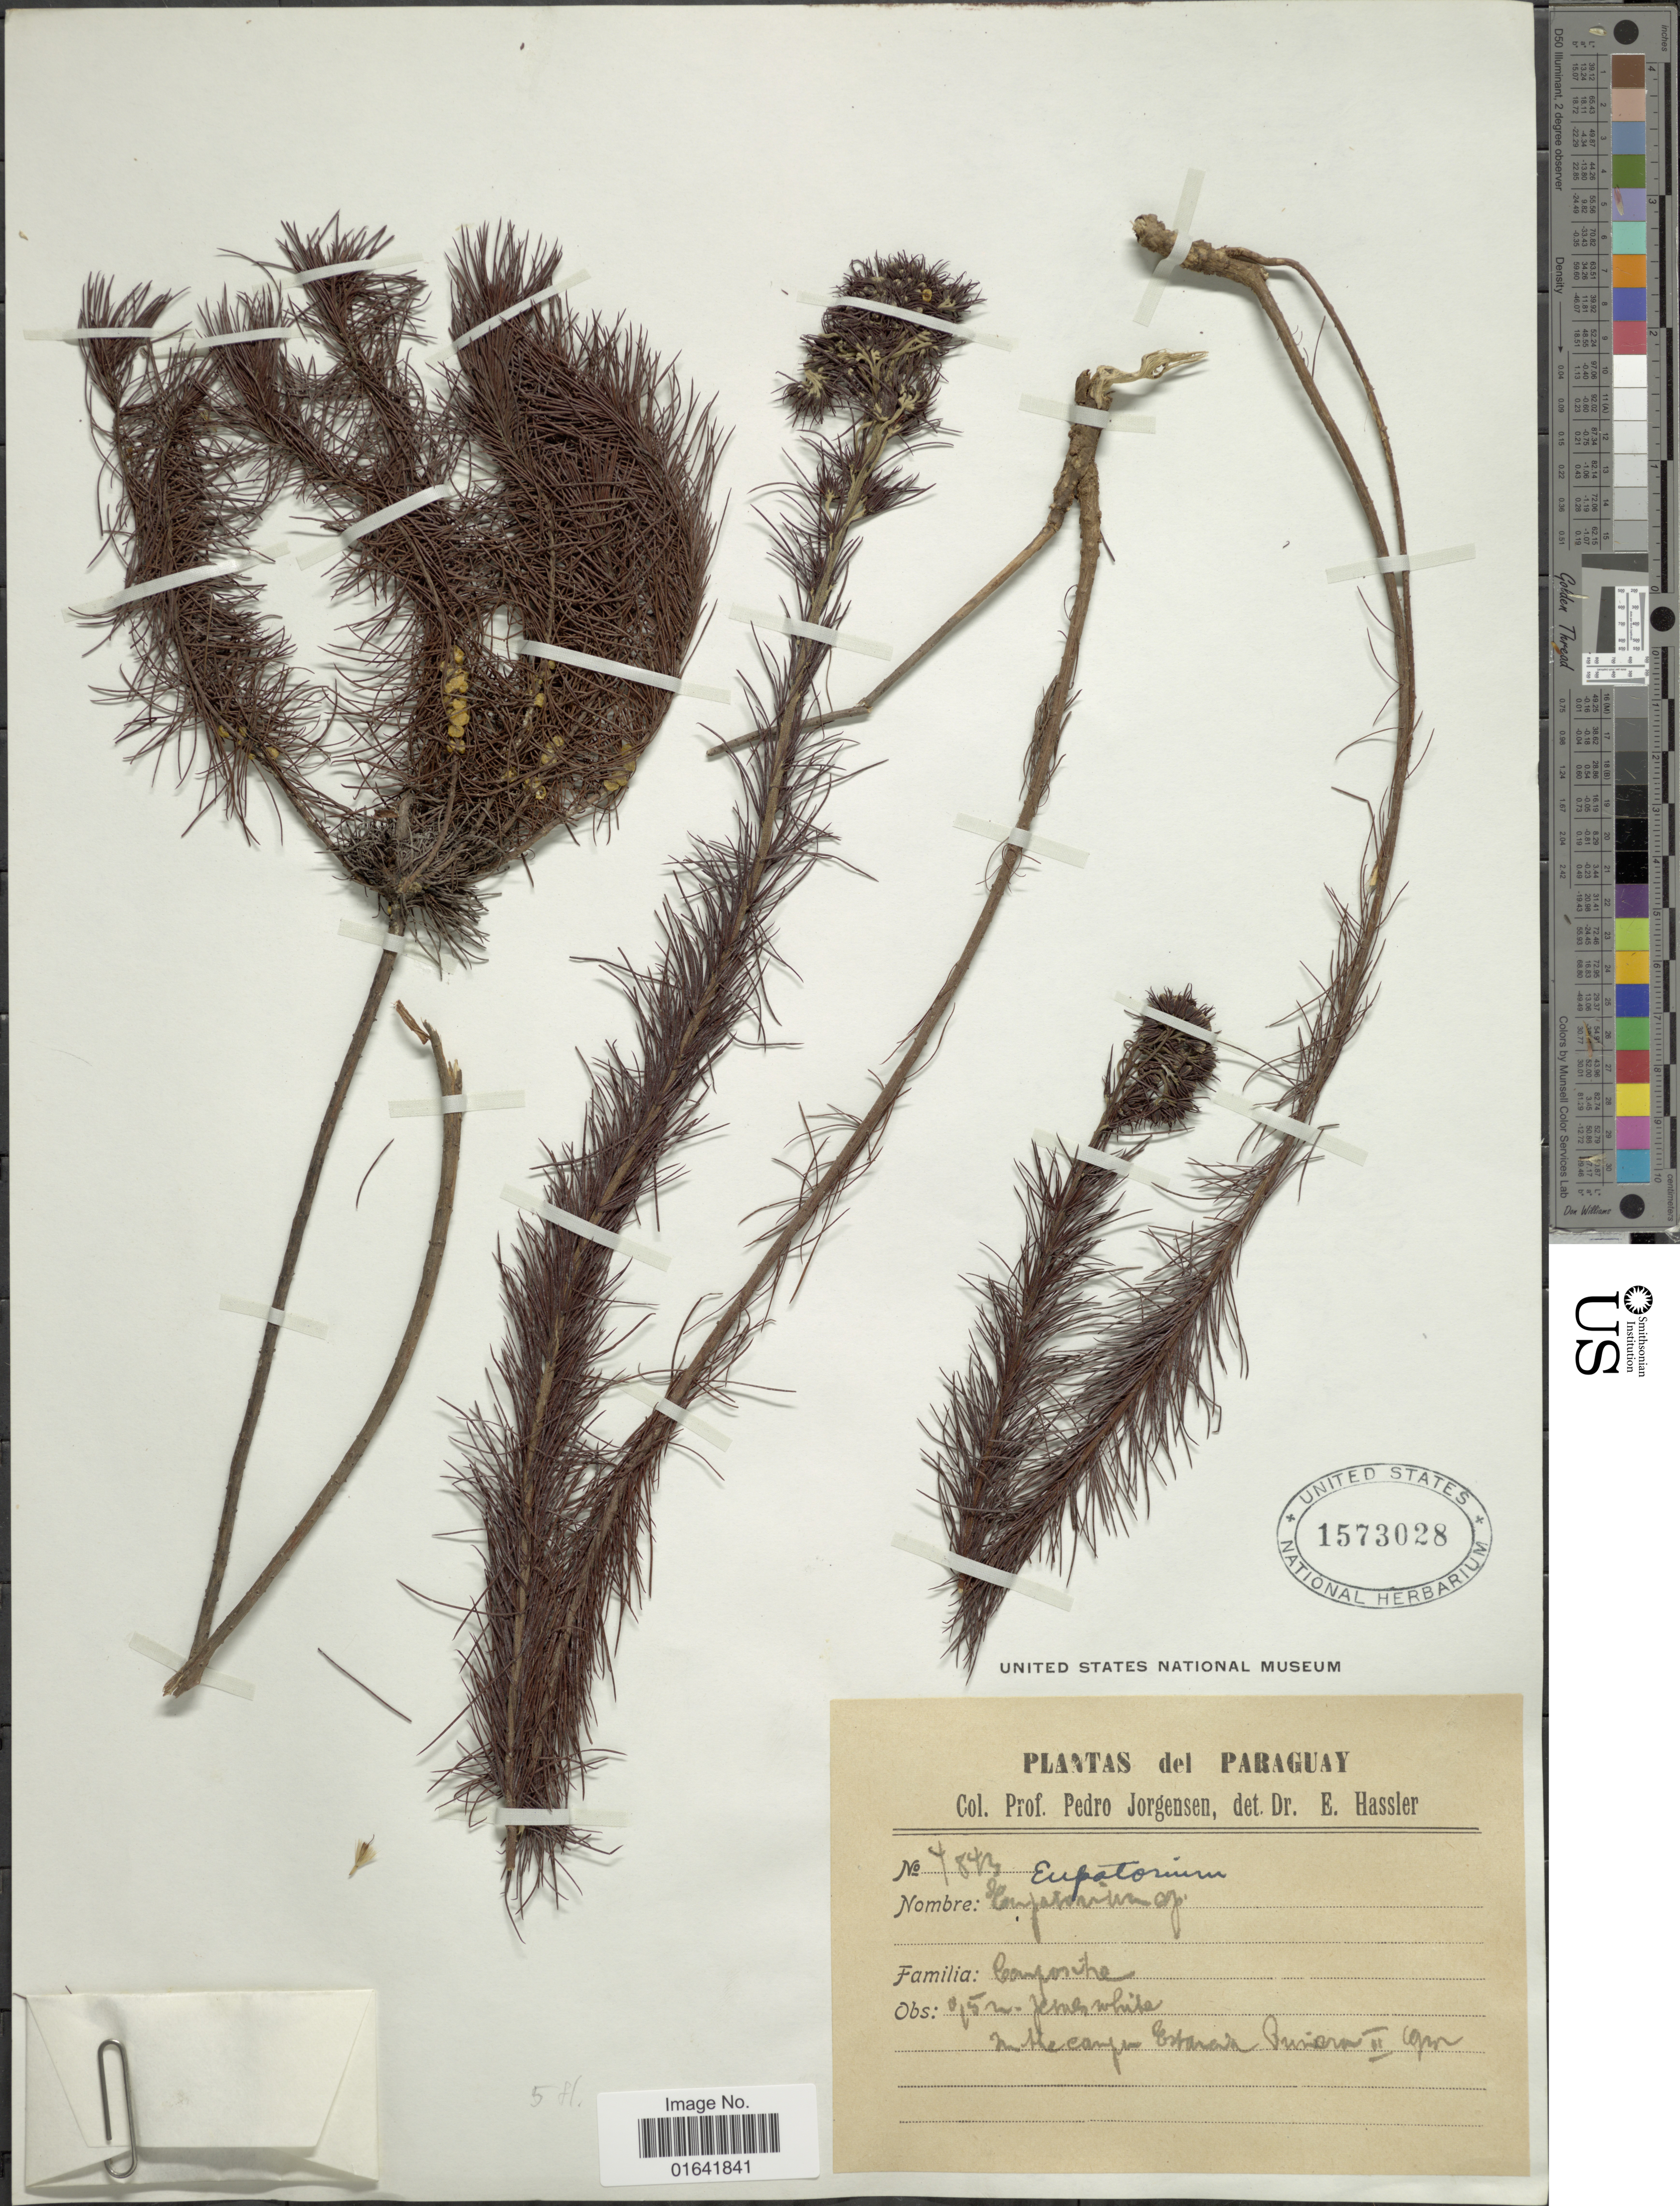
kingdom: Plantae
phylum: Tracheophyta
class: Magnoliopsida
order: Asterales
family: Asteraceae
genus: Disynaphia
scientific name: Disynaphia filifolia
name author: (Hassl.) R.M. King & H. Rob.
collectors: P. Jörgensen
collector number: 7843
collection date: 1902-02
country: Paraguay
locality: In the campo Estancia Primavera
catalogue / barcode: US 1573028